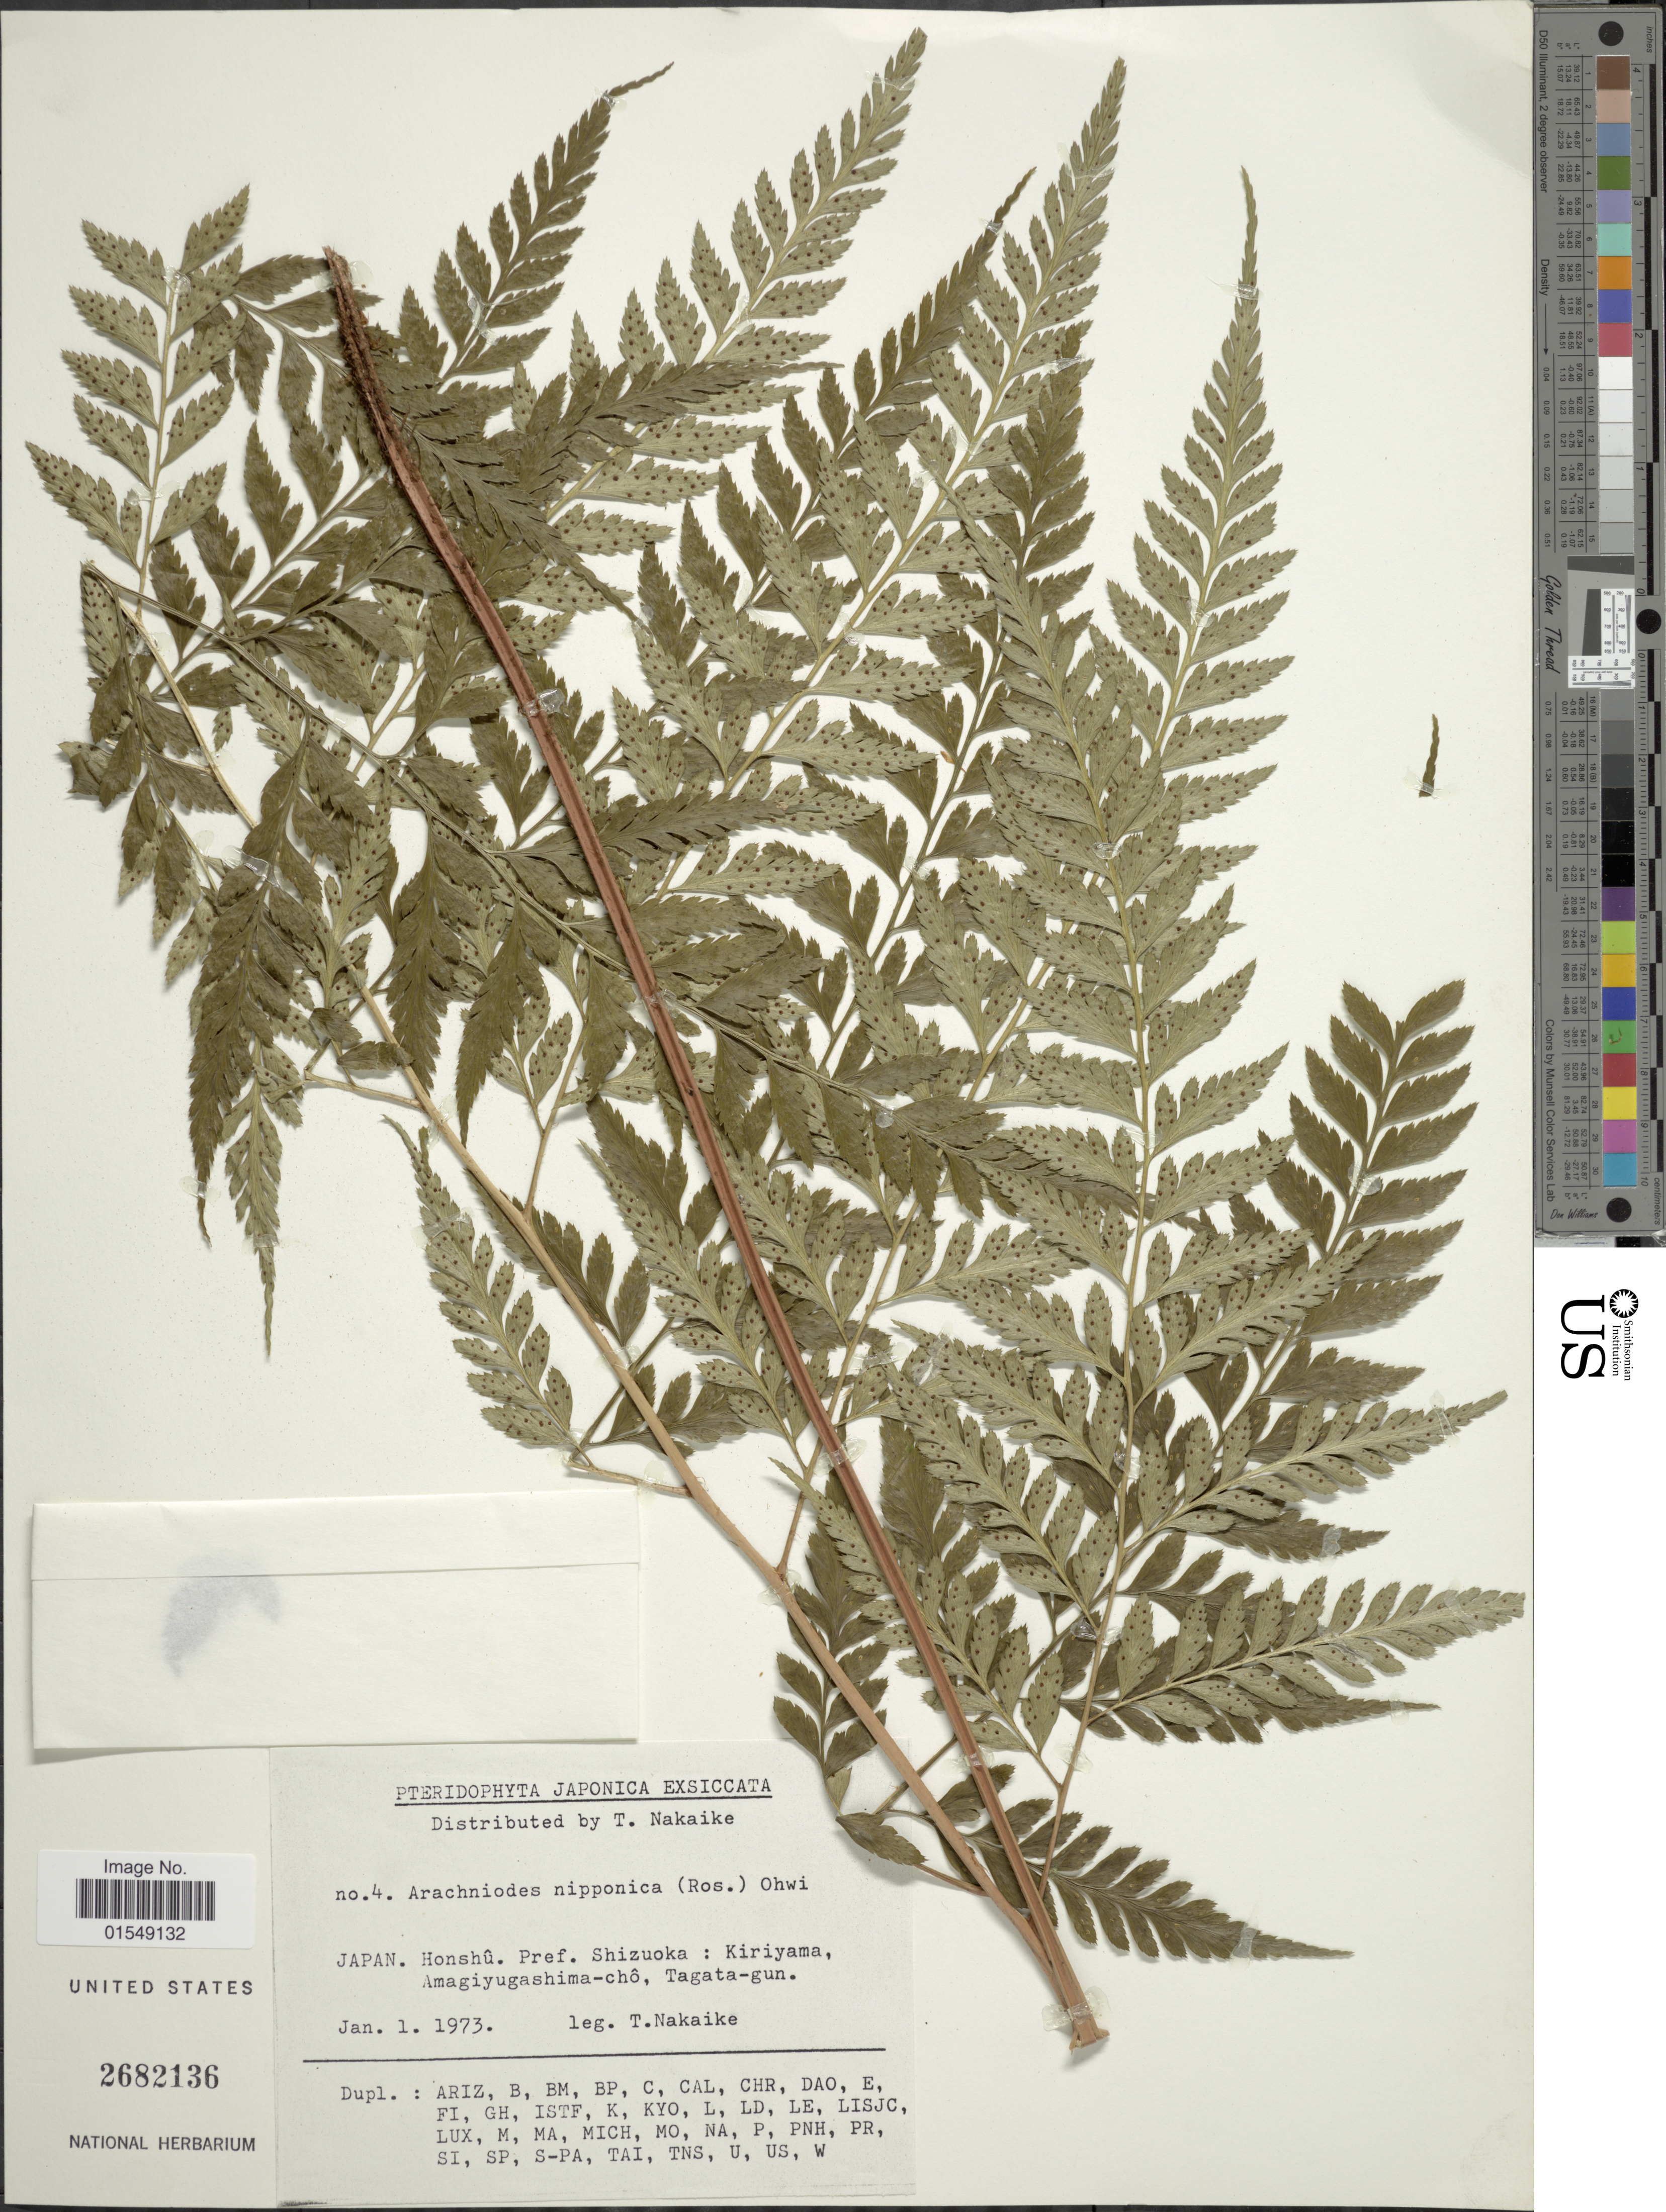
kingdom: Plantae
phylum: Tracheophyta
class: Polypodiopsida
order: Polypodiales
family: Dryopteridaceae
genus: Arachniodes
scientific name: Arachniodes nipponica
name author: (Rosenst.) Ohwi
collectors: T. Nakaike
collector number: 4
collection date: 1973-01-01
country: Japan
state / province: Sizuoka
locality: Honshû, Pref. Shizuoka: Kiriyama Amgiyugashima-chô, Tagata-gun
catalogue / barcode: US 2682136